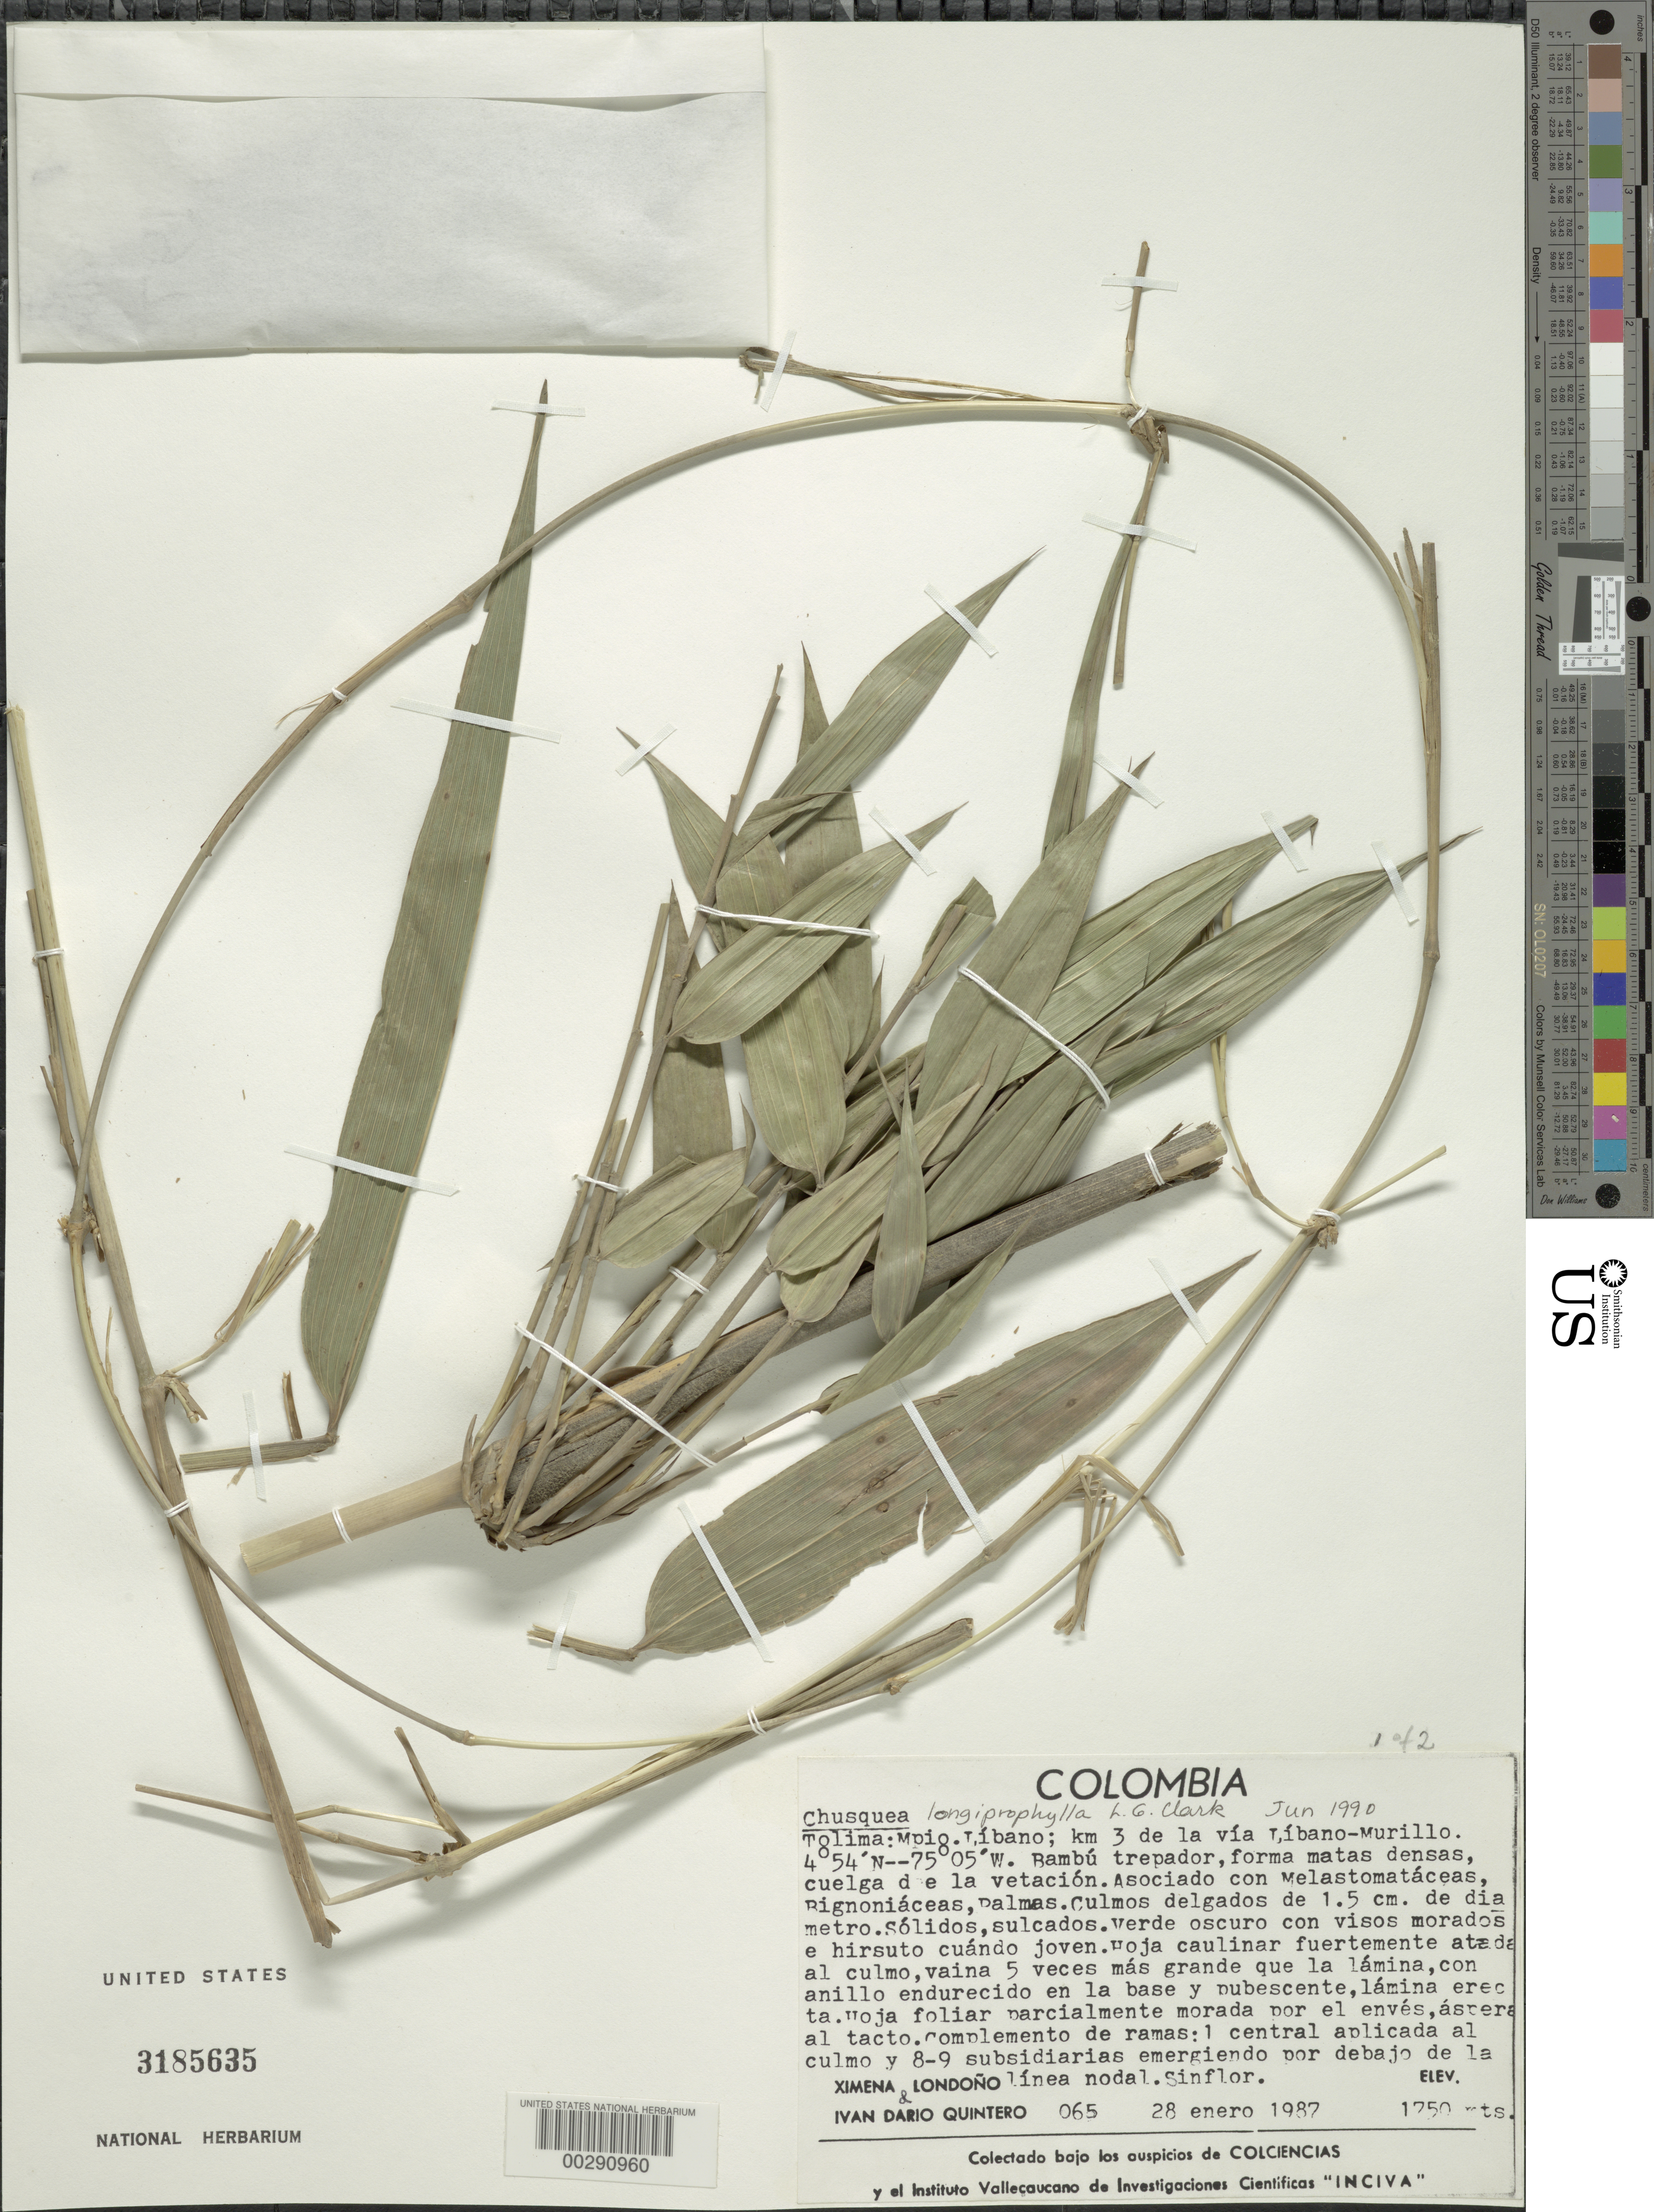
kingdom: Plantae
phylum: Tracheophyta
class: Liliopsida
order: Poales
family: Poaceae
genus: Chusquea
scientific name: Chusquea longiprophylla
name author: L.G. Clark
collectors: X. Londoño & I. Quintero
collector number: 065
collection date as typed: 28 Jan 1987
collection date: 1987-01-28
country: Colombia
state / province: Tolima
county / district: Líbano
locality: Mun. Libano, km 3 de la via Libano-Murillo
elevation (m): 1750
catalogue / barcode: US 3185635